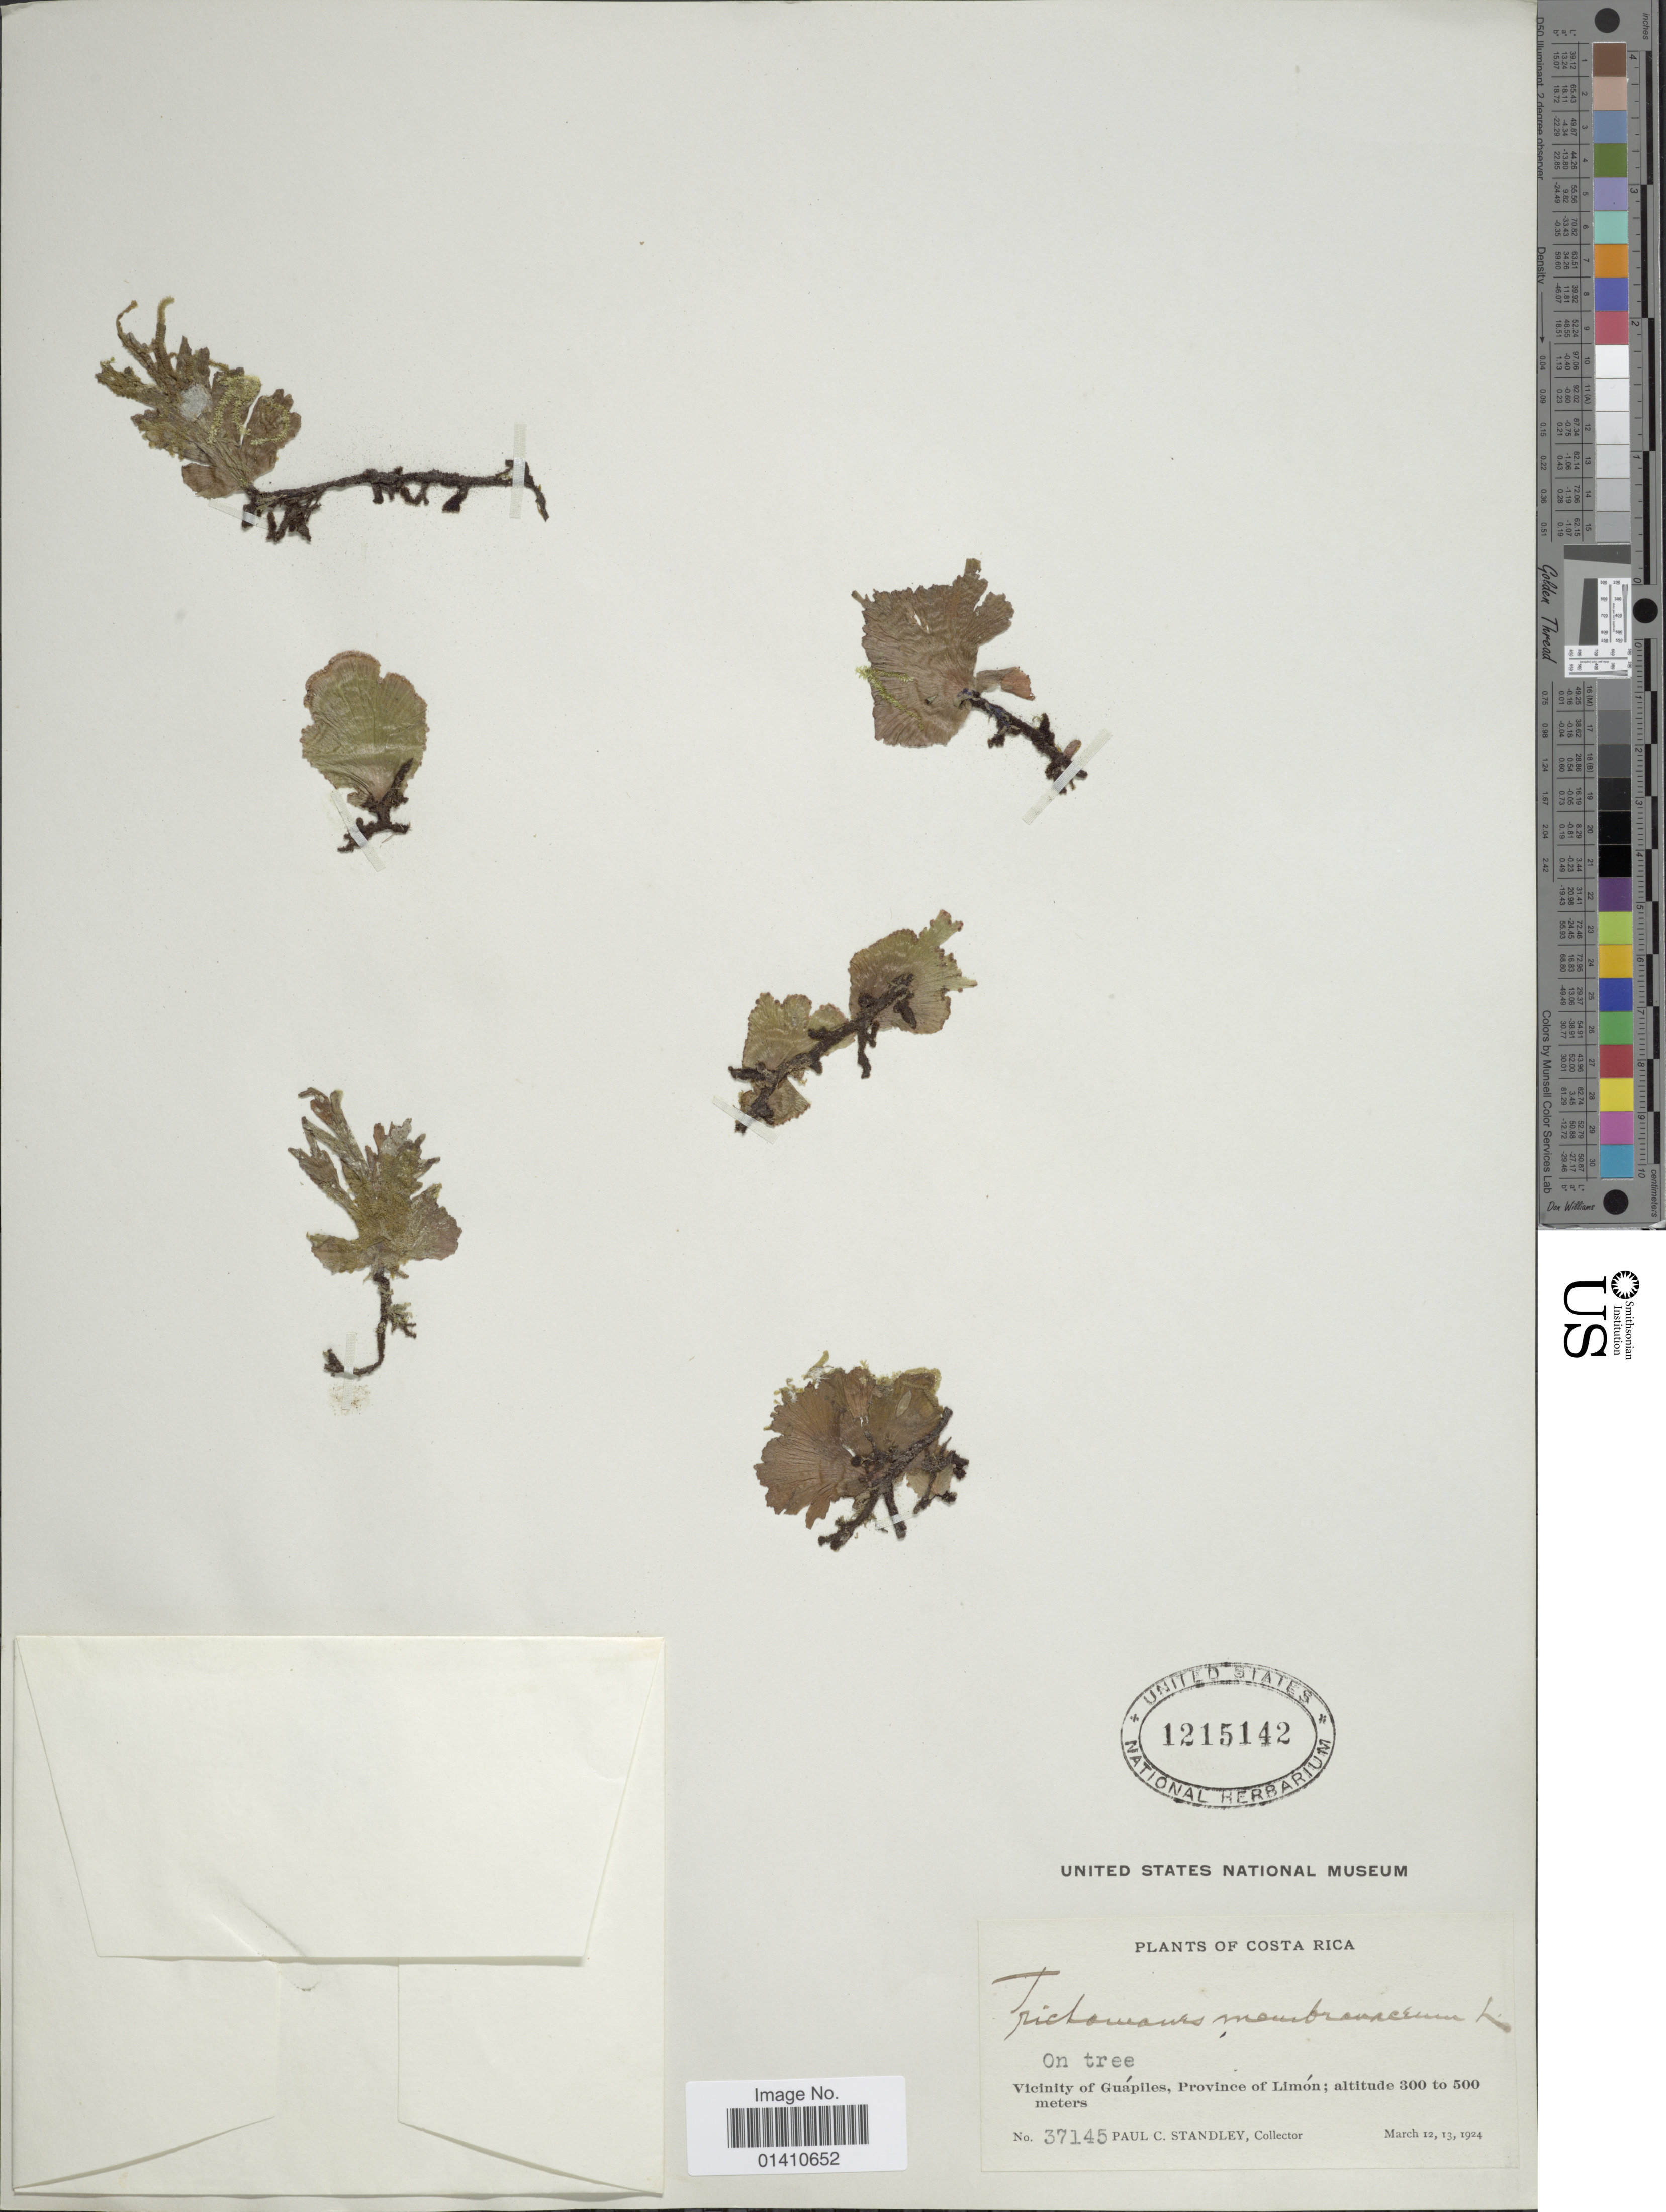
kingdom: Plantae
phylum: Tracheophyta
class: Polypodiopsida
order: Hymenophyllales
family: Hymenophyllaceae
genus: Didymoglossum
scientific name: Didymoglossum membranaceum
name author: (L.) Vareschi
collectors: P. C. Standley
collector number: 37145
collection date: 1924-03-12/1924-03-13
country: Costa Rica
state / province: Limón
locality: Vicinity of Guapiles, Province of Limon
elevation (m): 300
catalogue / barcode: US 1215142